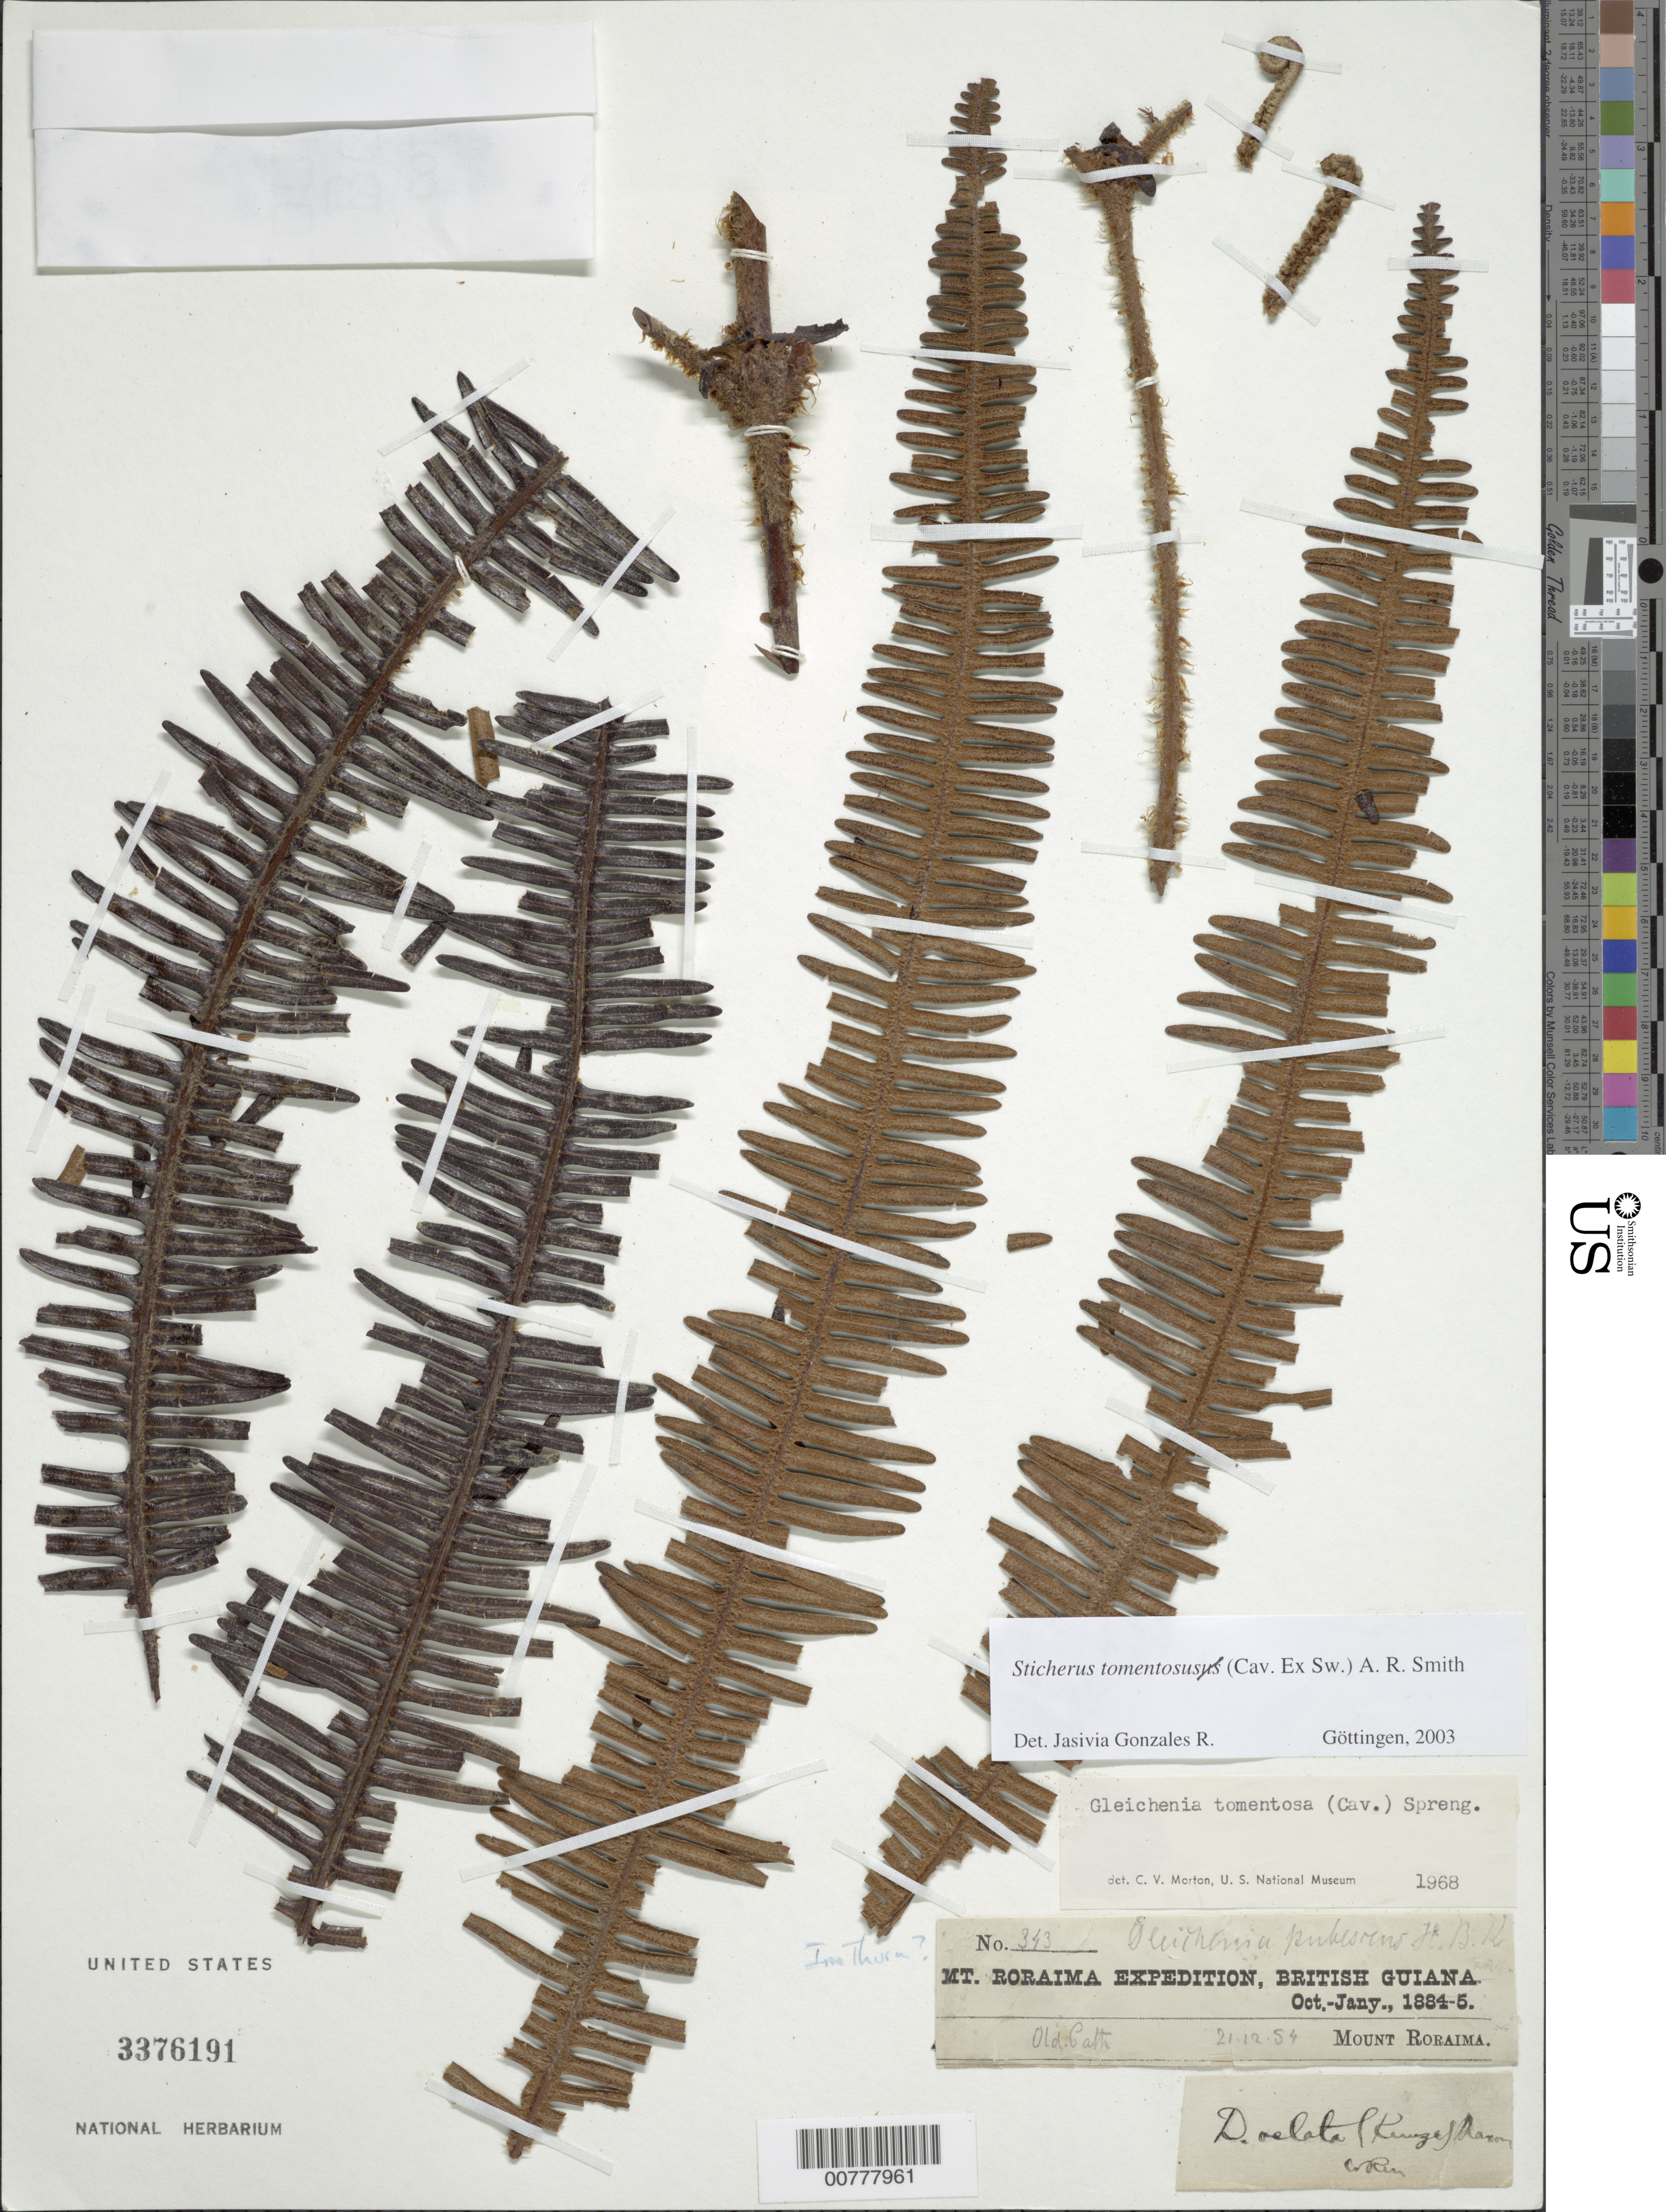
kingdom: Plantae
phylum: Tracheophyta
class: Polypodiopsida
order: Gleicheniales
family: Gleicheniaceae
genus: Sticherus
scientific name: Sticherus tomentosus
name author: (Cav. ex Sw.) A.R. Sm.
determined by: Gonzales R., J.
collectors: E. F. im Thurn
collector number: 343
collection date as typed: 21 December 1884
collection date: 1884-12-21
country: Guyana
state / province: Cuyuni-Mazaruni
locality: Mt. Roraima, "Old Path"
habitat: Old path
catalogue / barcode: US 3376191